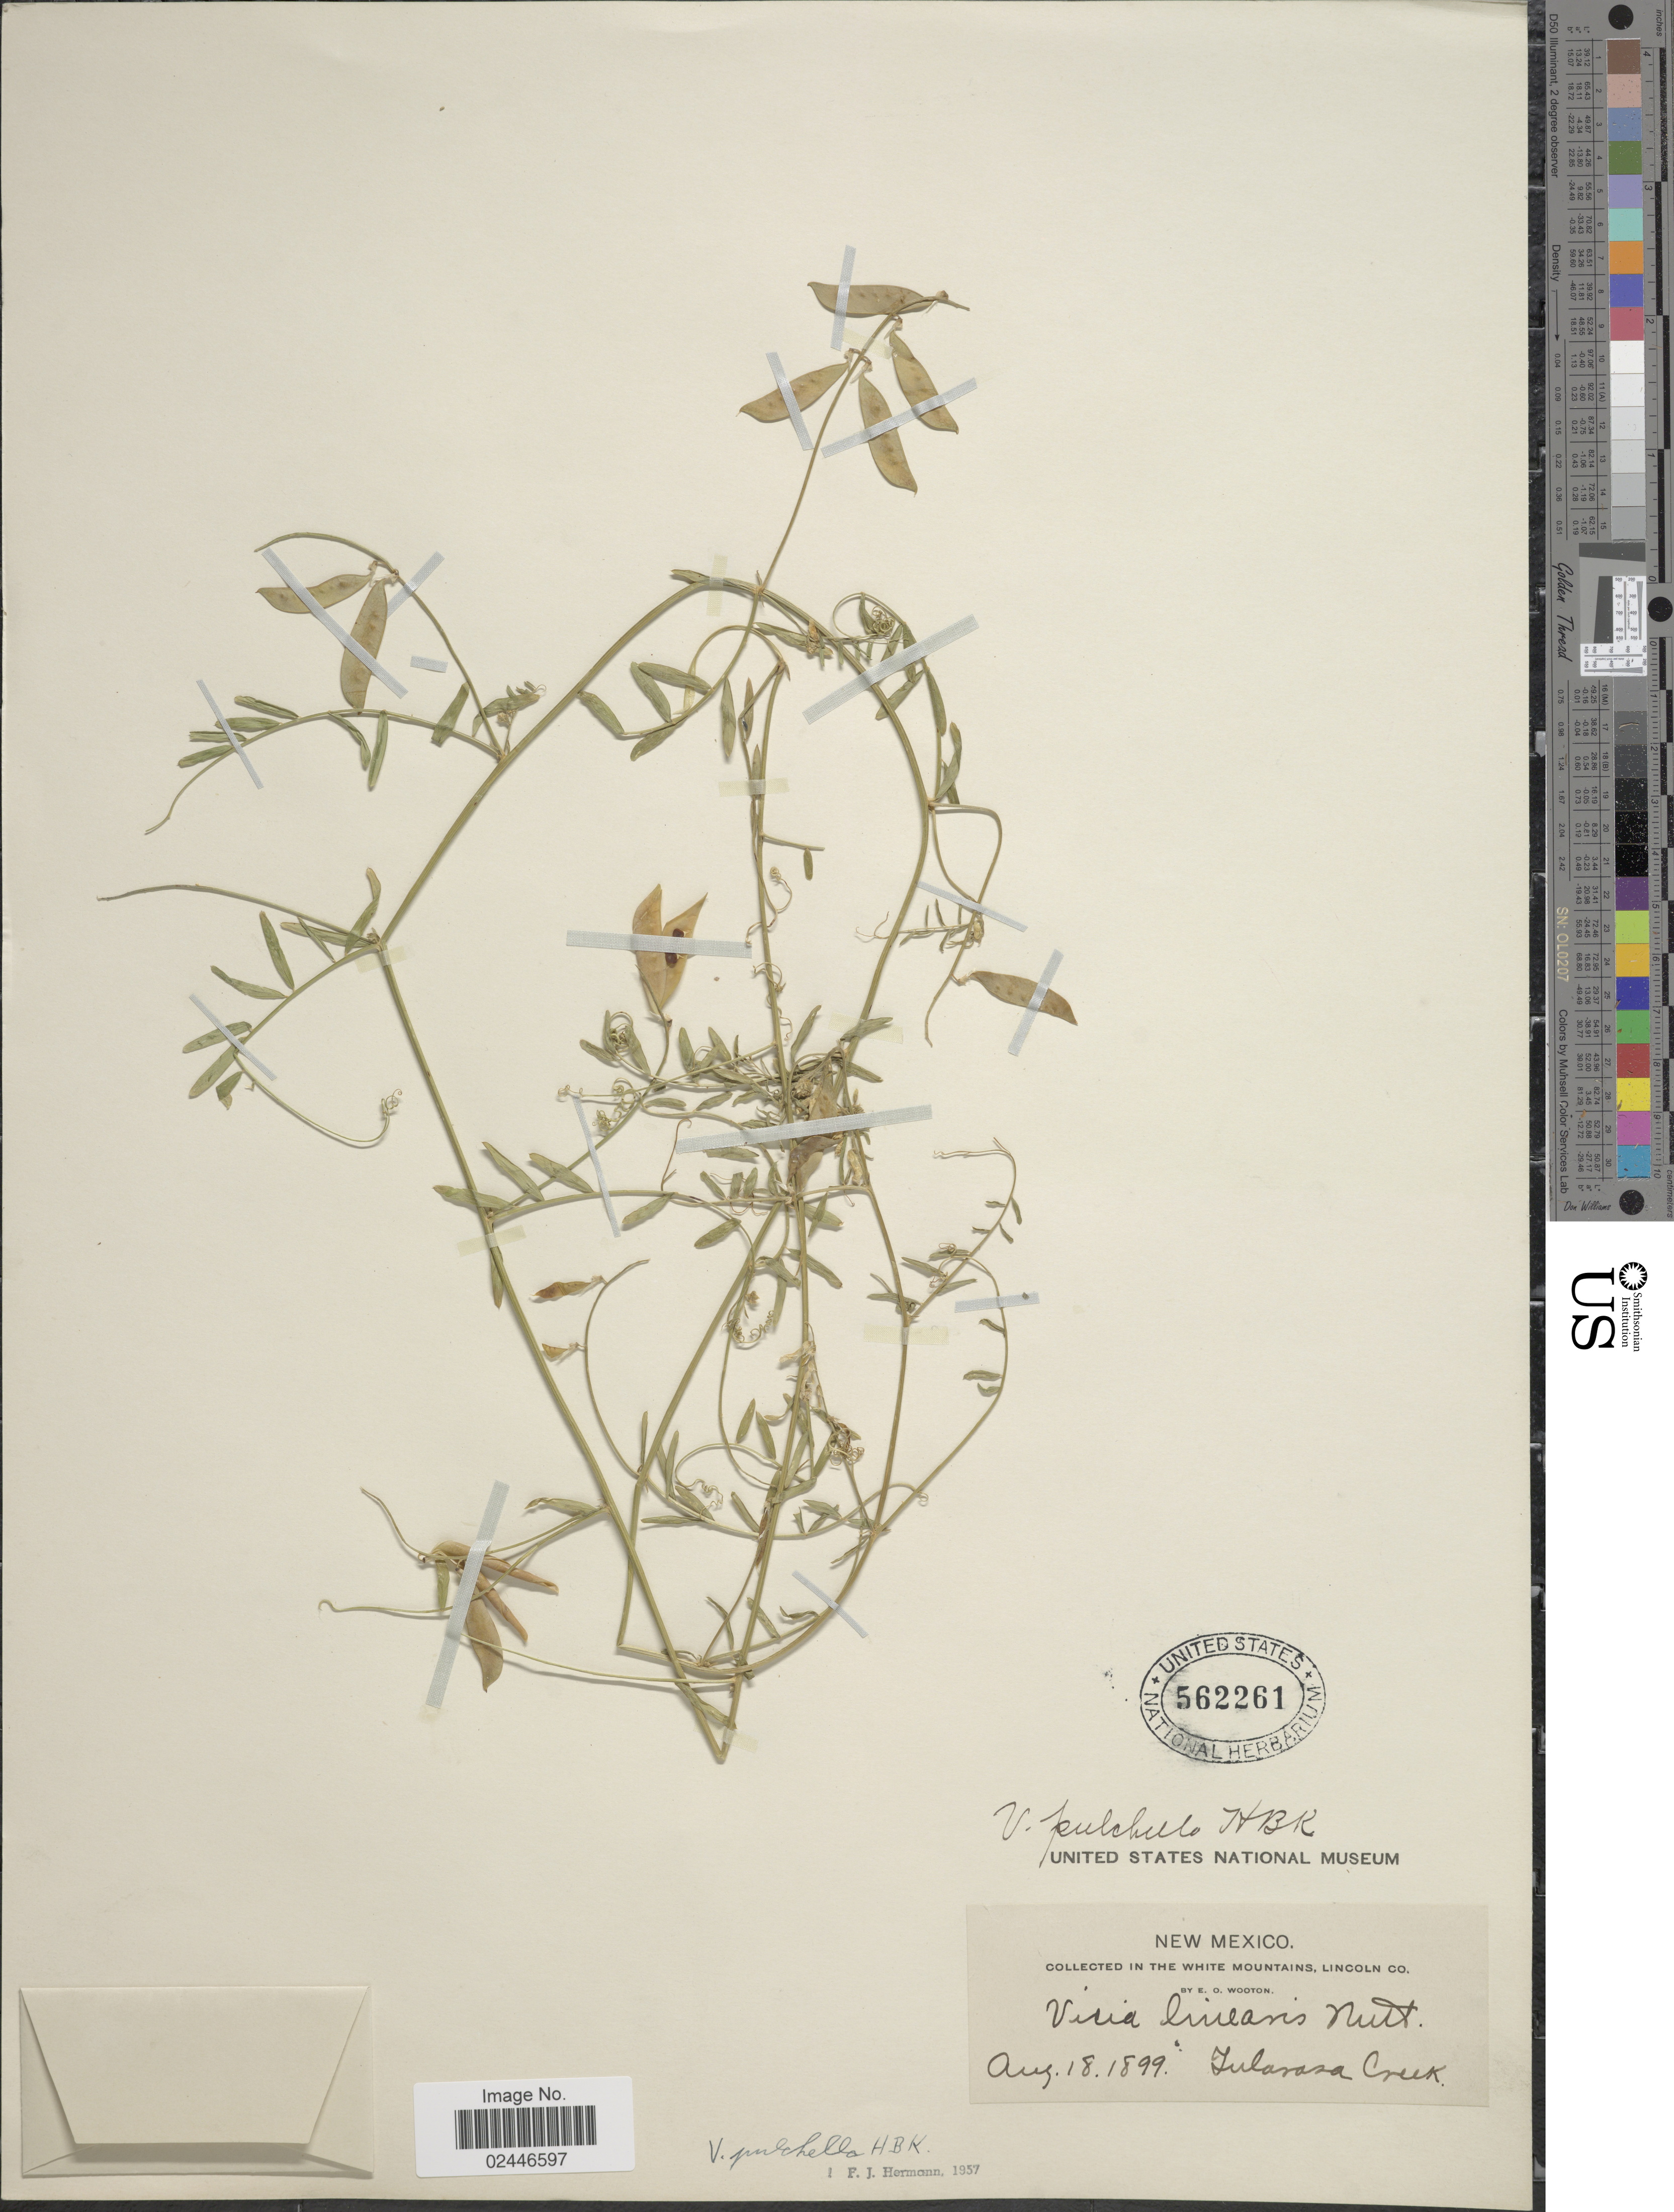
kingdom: Plantae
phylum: Tracheophyta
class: Magnoliopsida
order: Fabales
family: Fabaceae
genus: Vicia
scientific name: Vicia pulchella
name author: Kunth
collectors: E. O. Wooton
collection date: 1899-08-18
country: United States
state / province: New Mexico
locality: White Mountains, Lincoln Co., Tularosa Creek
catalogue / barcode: US 562261